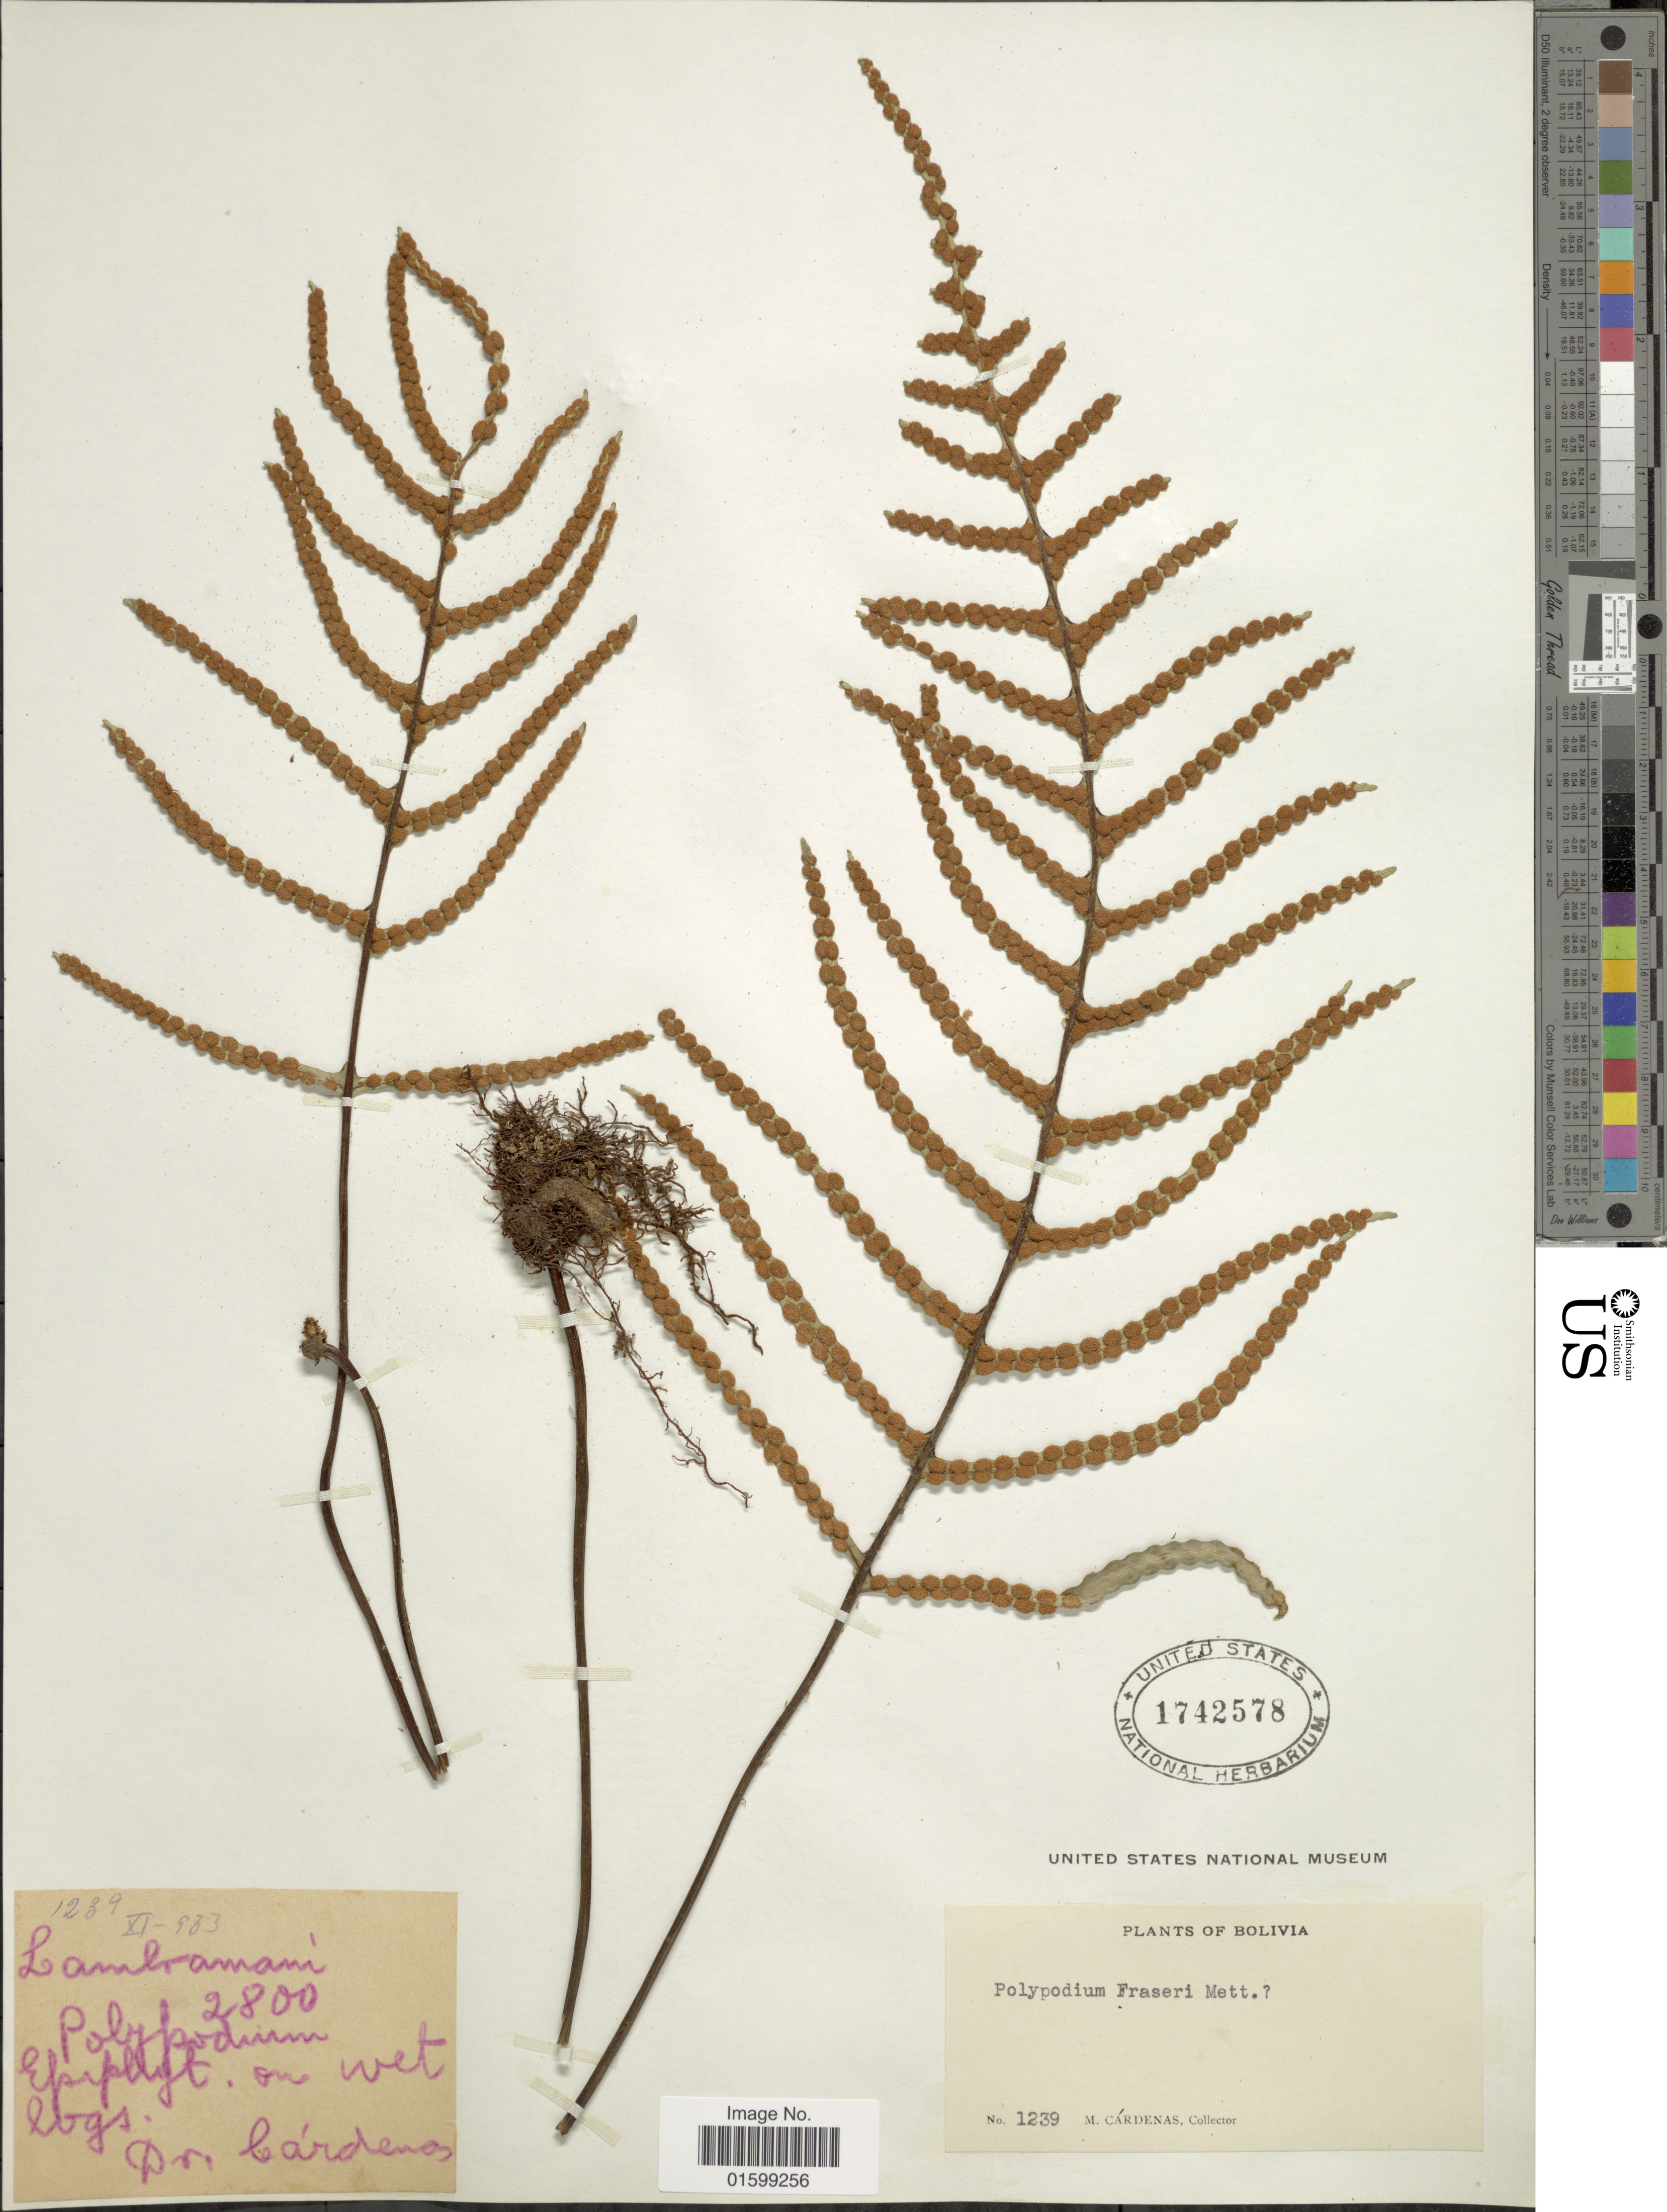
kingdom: Plantae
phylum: Tracheophyta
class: Polypodiopsida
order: Polypodiales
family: Polypodiaceae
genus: Pleopeltis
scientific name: Pleopeltis fraseri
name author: (Kuhn) A.R. Sm.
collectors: M. Cárdenas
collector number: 1239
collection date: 1933-11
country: Bolivia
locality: On wet logs [unsure placement]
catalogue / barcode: US 1742578